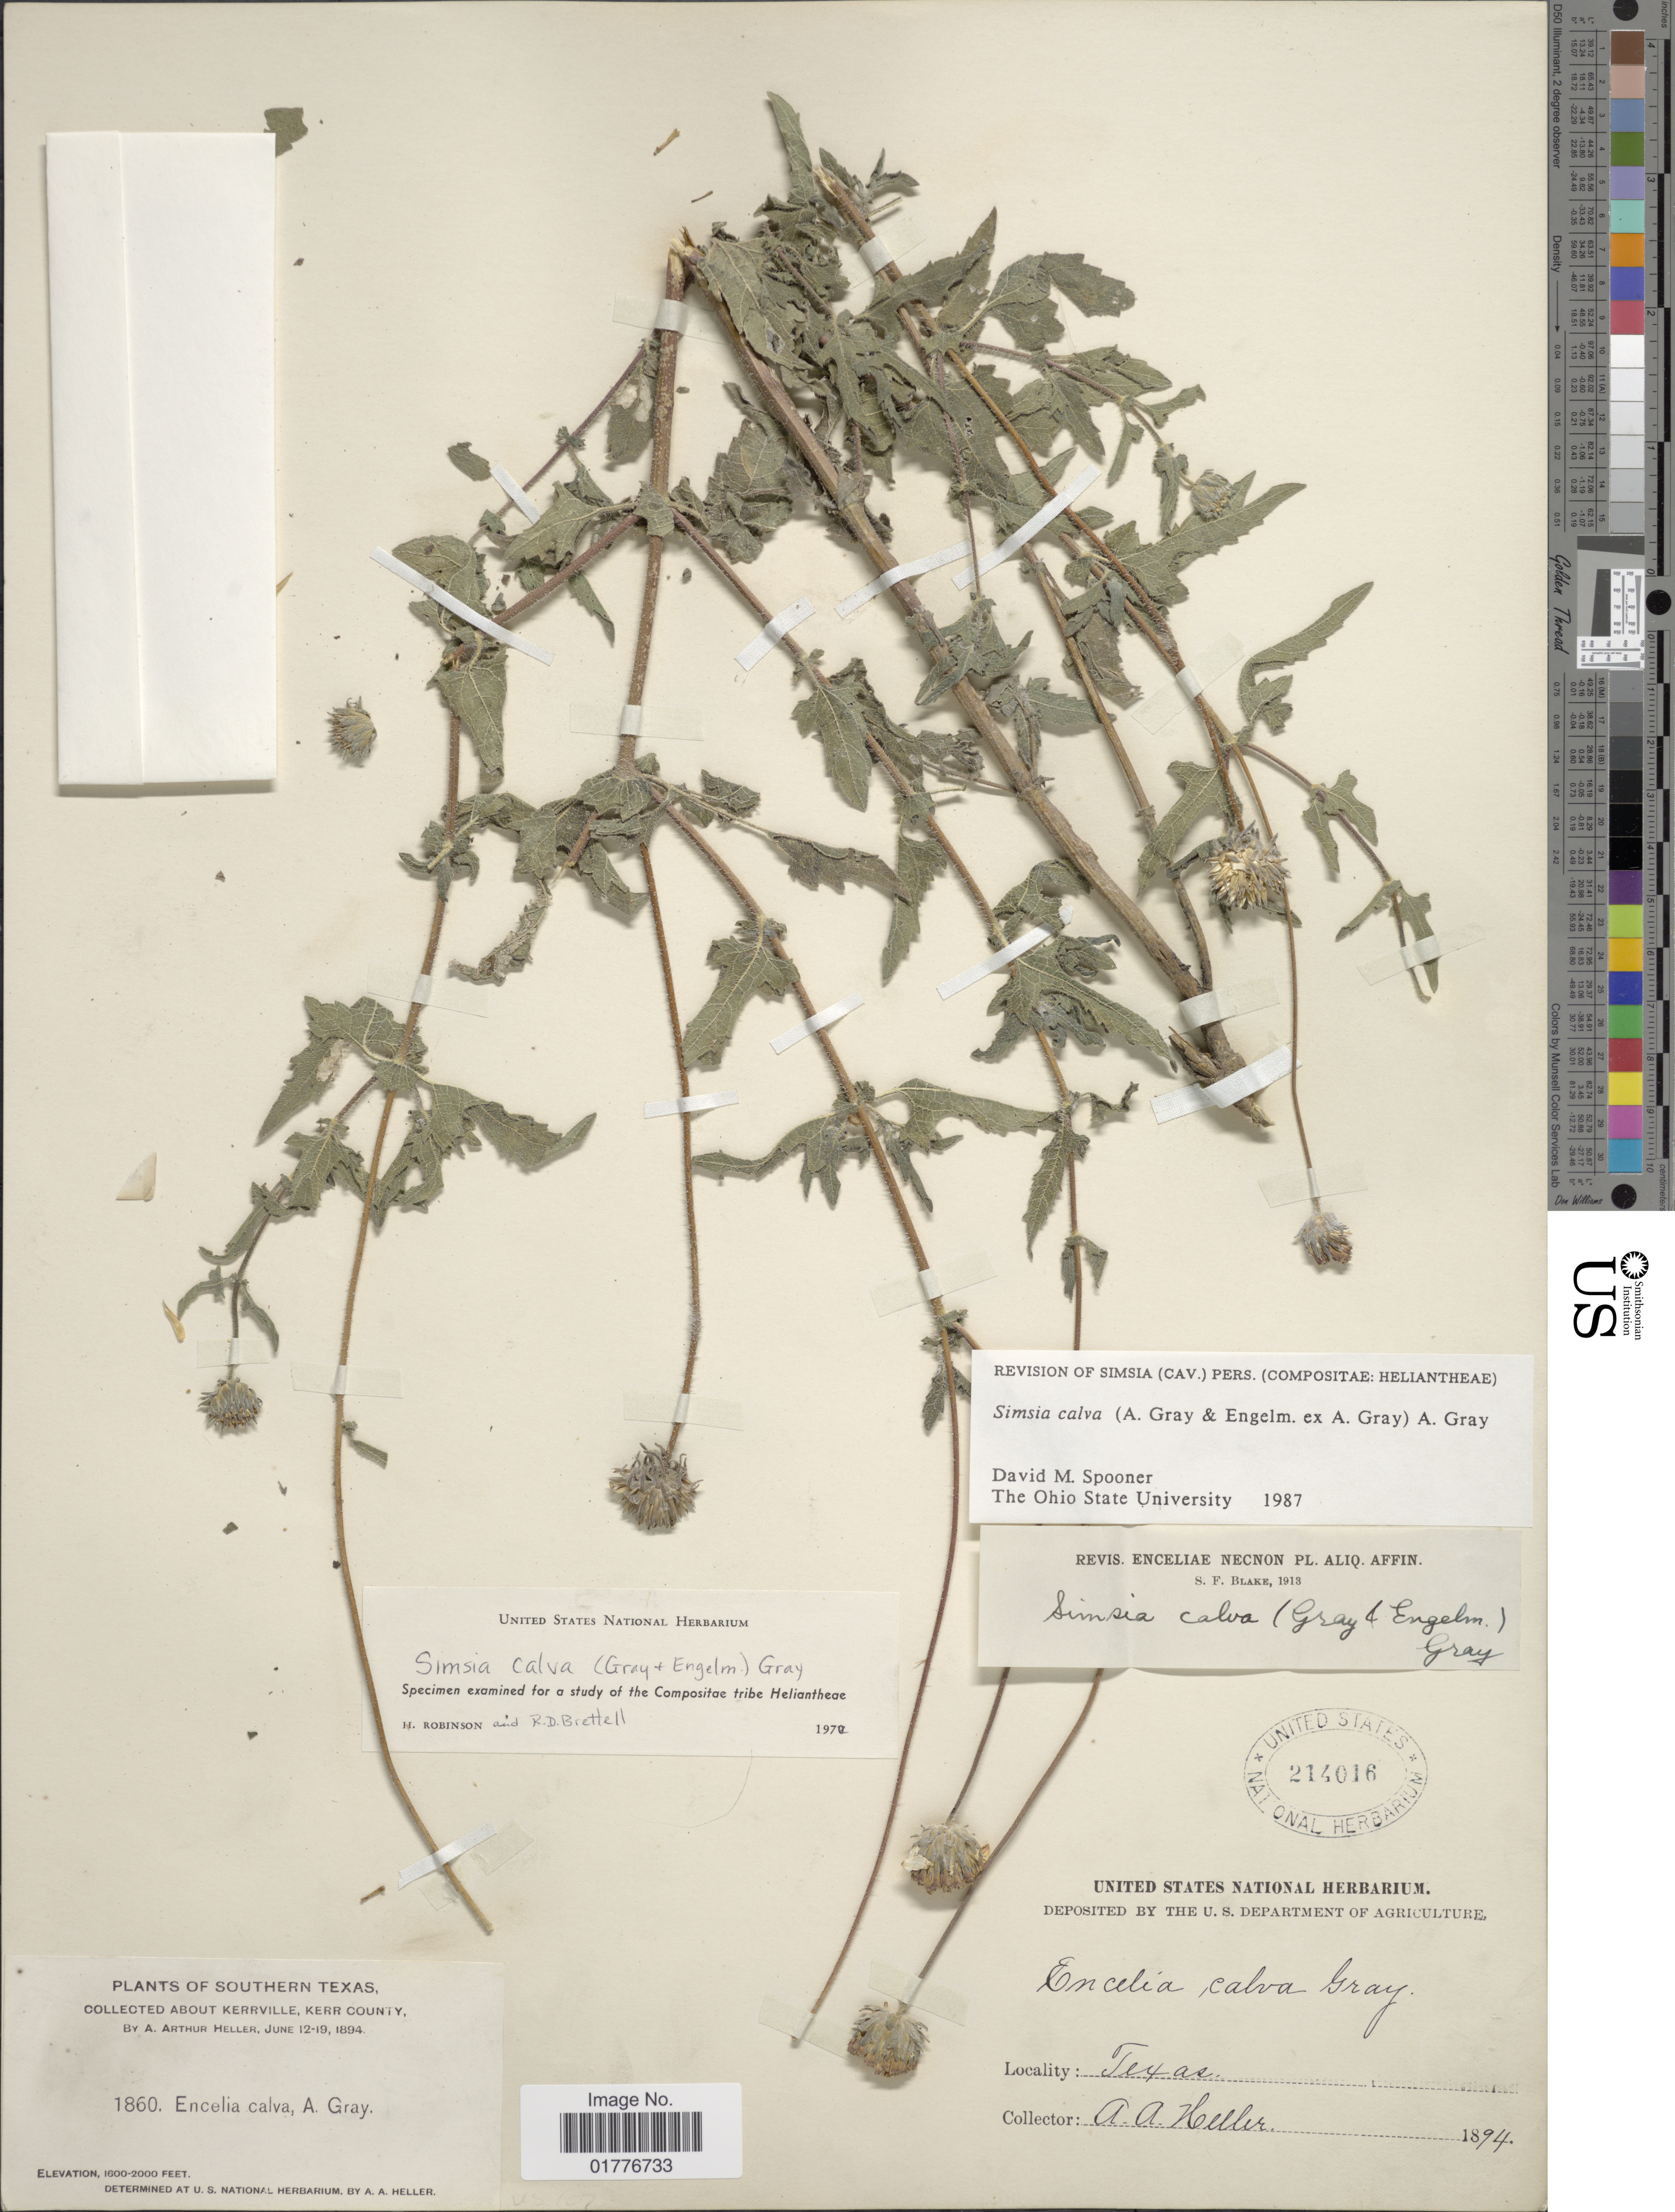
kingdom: Plantae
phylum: Tracheophyta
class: Magnoliopsida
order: Asterales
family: Asteraceae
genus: Simsia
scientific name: Simsia calva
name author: A. Gray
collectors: A. A. Heller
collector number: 1860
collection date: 1894-06-12/1894-06-19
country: United States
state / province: Texas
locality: Southern Texas, Kerrville, Kerr County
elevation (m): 488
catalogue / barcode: US 214016